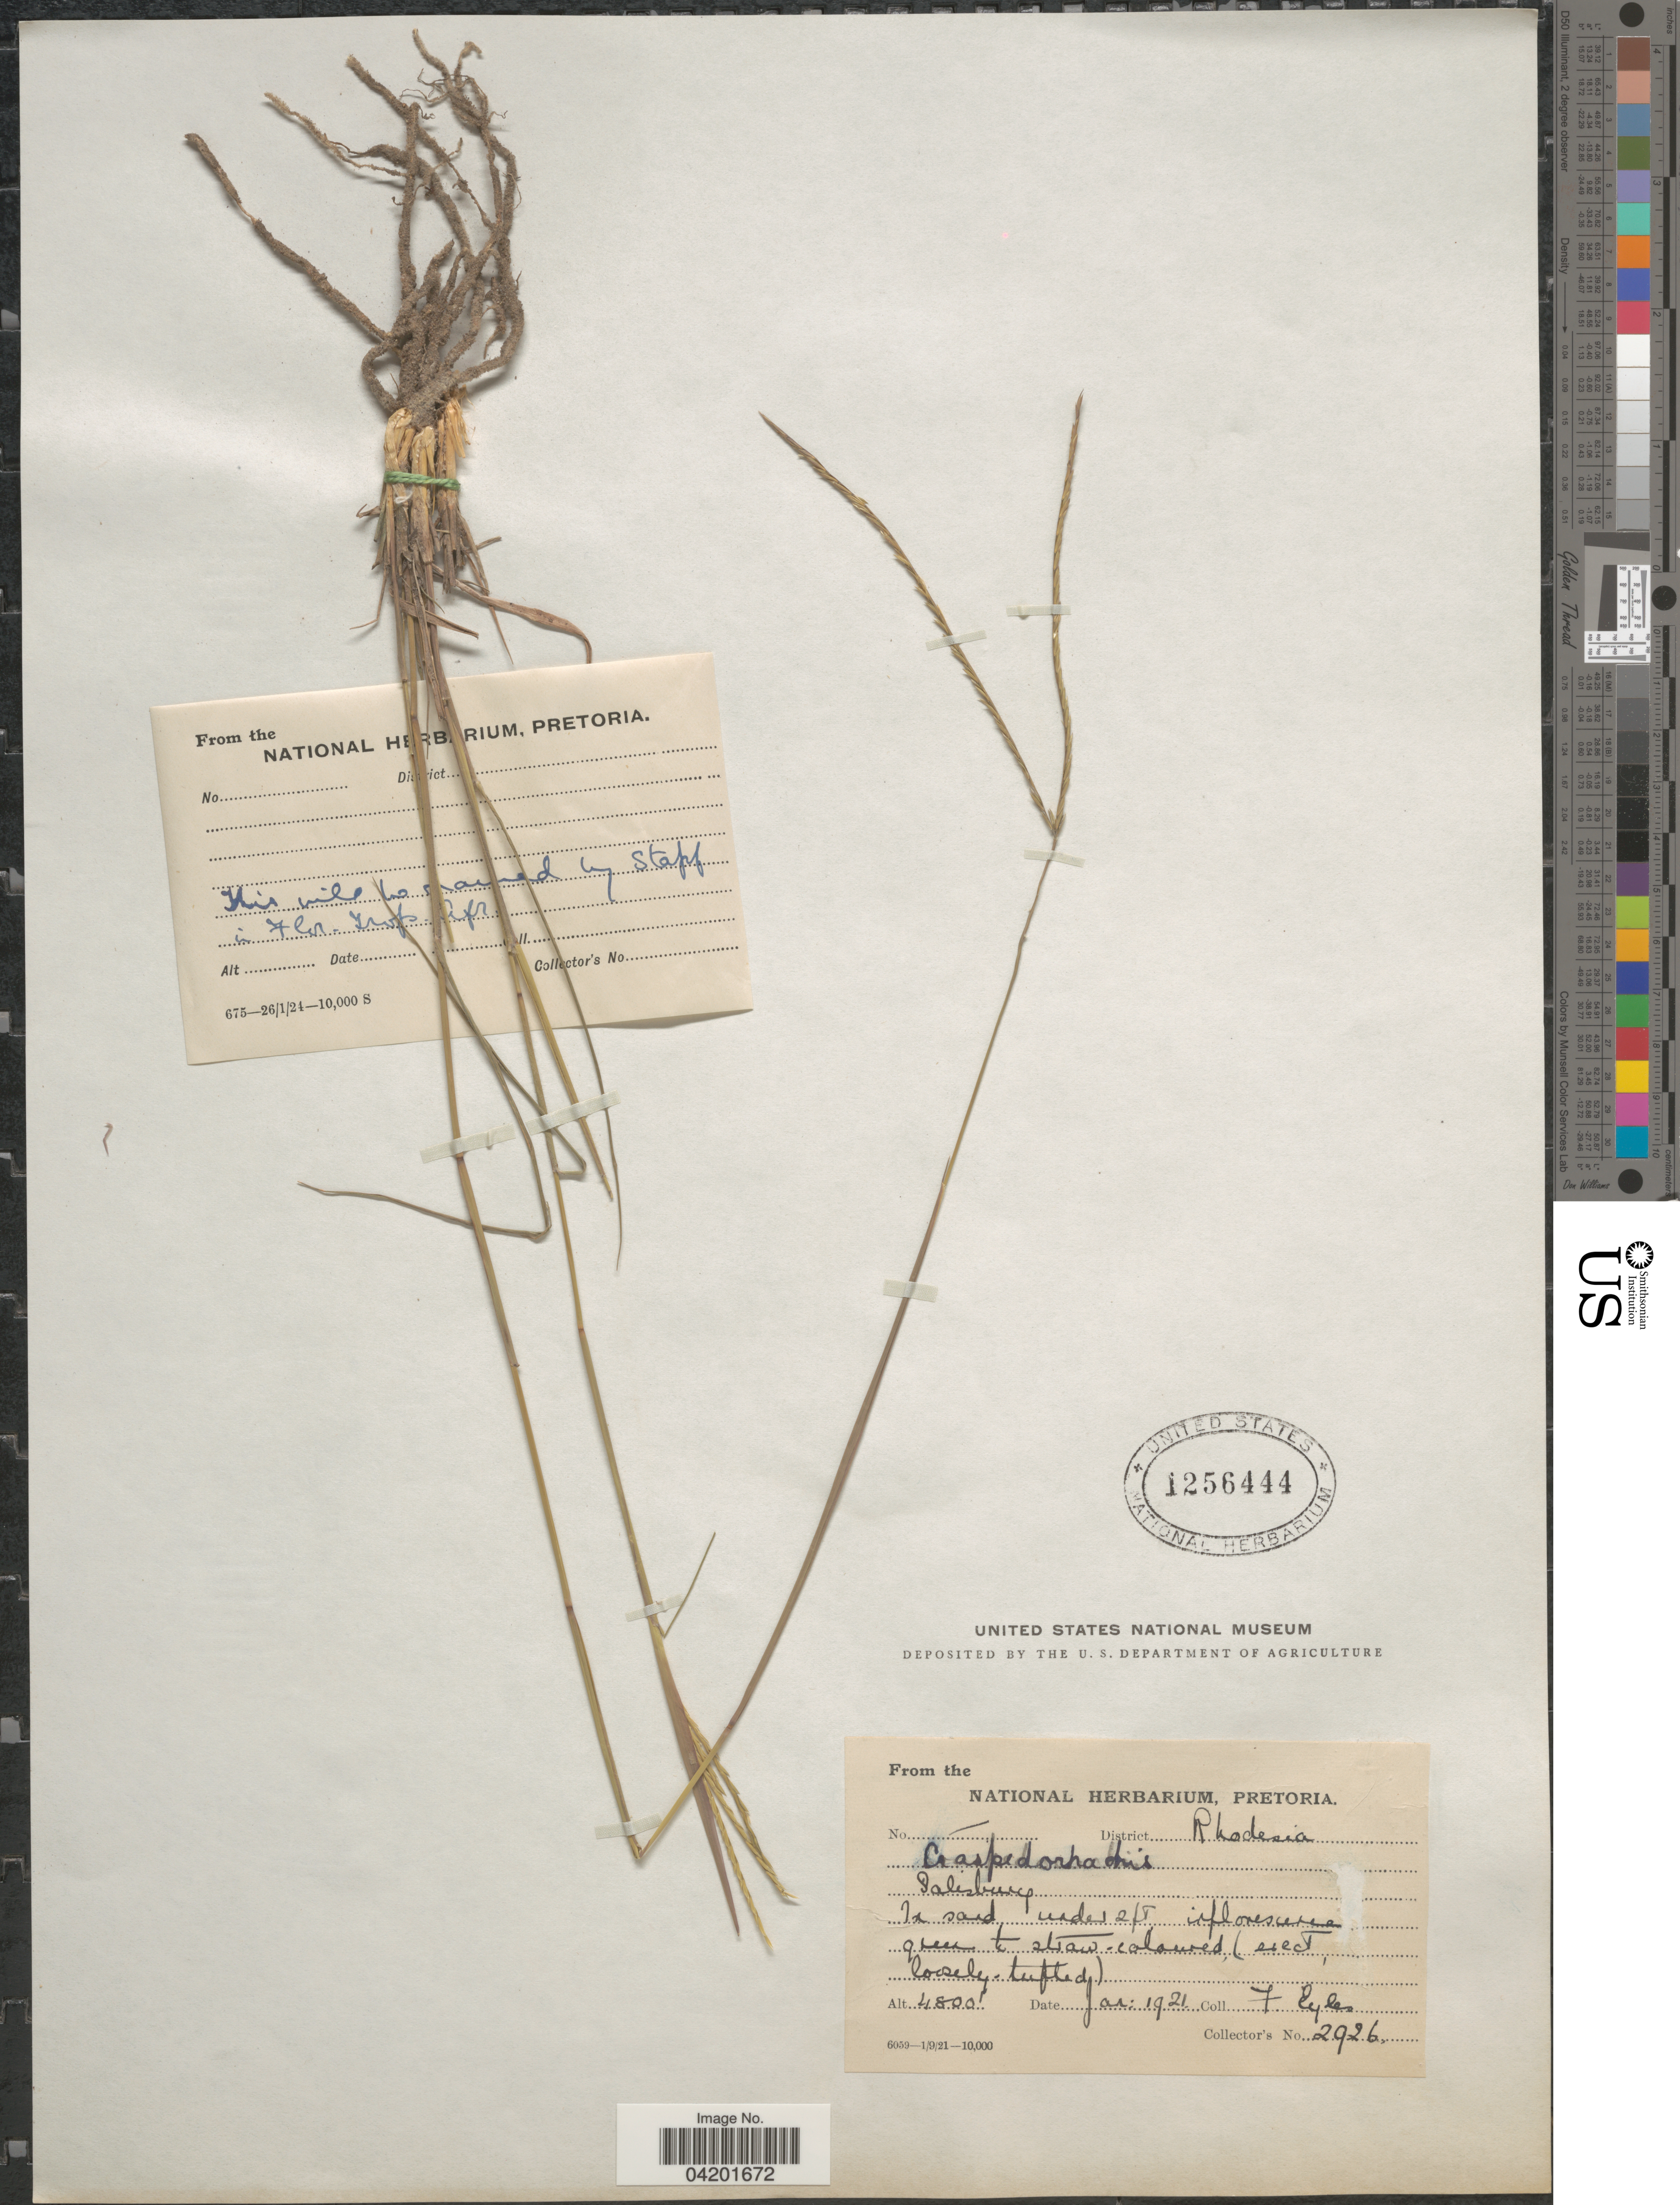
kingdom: Plantae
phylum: Tracheophyta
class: Liliopsida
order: Poales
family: Poaceae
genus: Craspedorhachis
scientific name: Craspedorhachis africana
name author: Benth. in Hook.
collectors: F. Eyles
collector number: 2926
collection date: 1921-01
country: Zimbabwe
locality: District Rhodesia. Salisburg.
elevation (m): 1463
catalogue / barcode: US 1256444